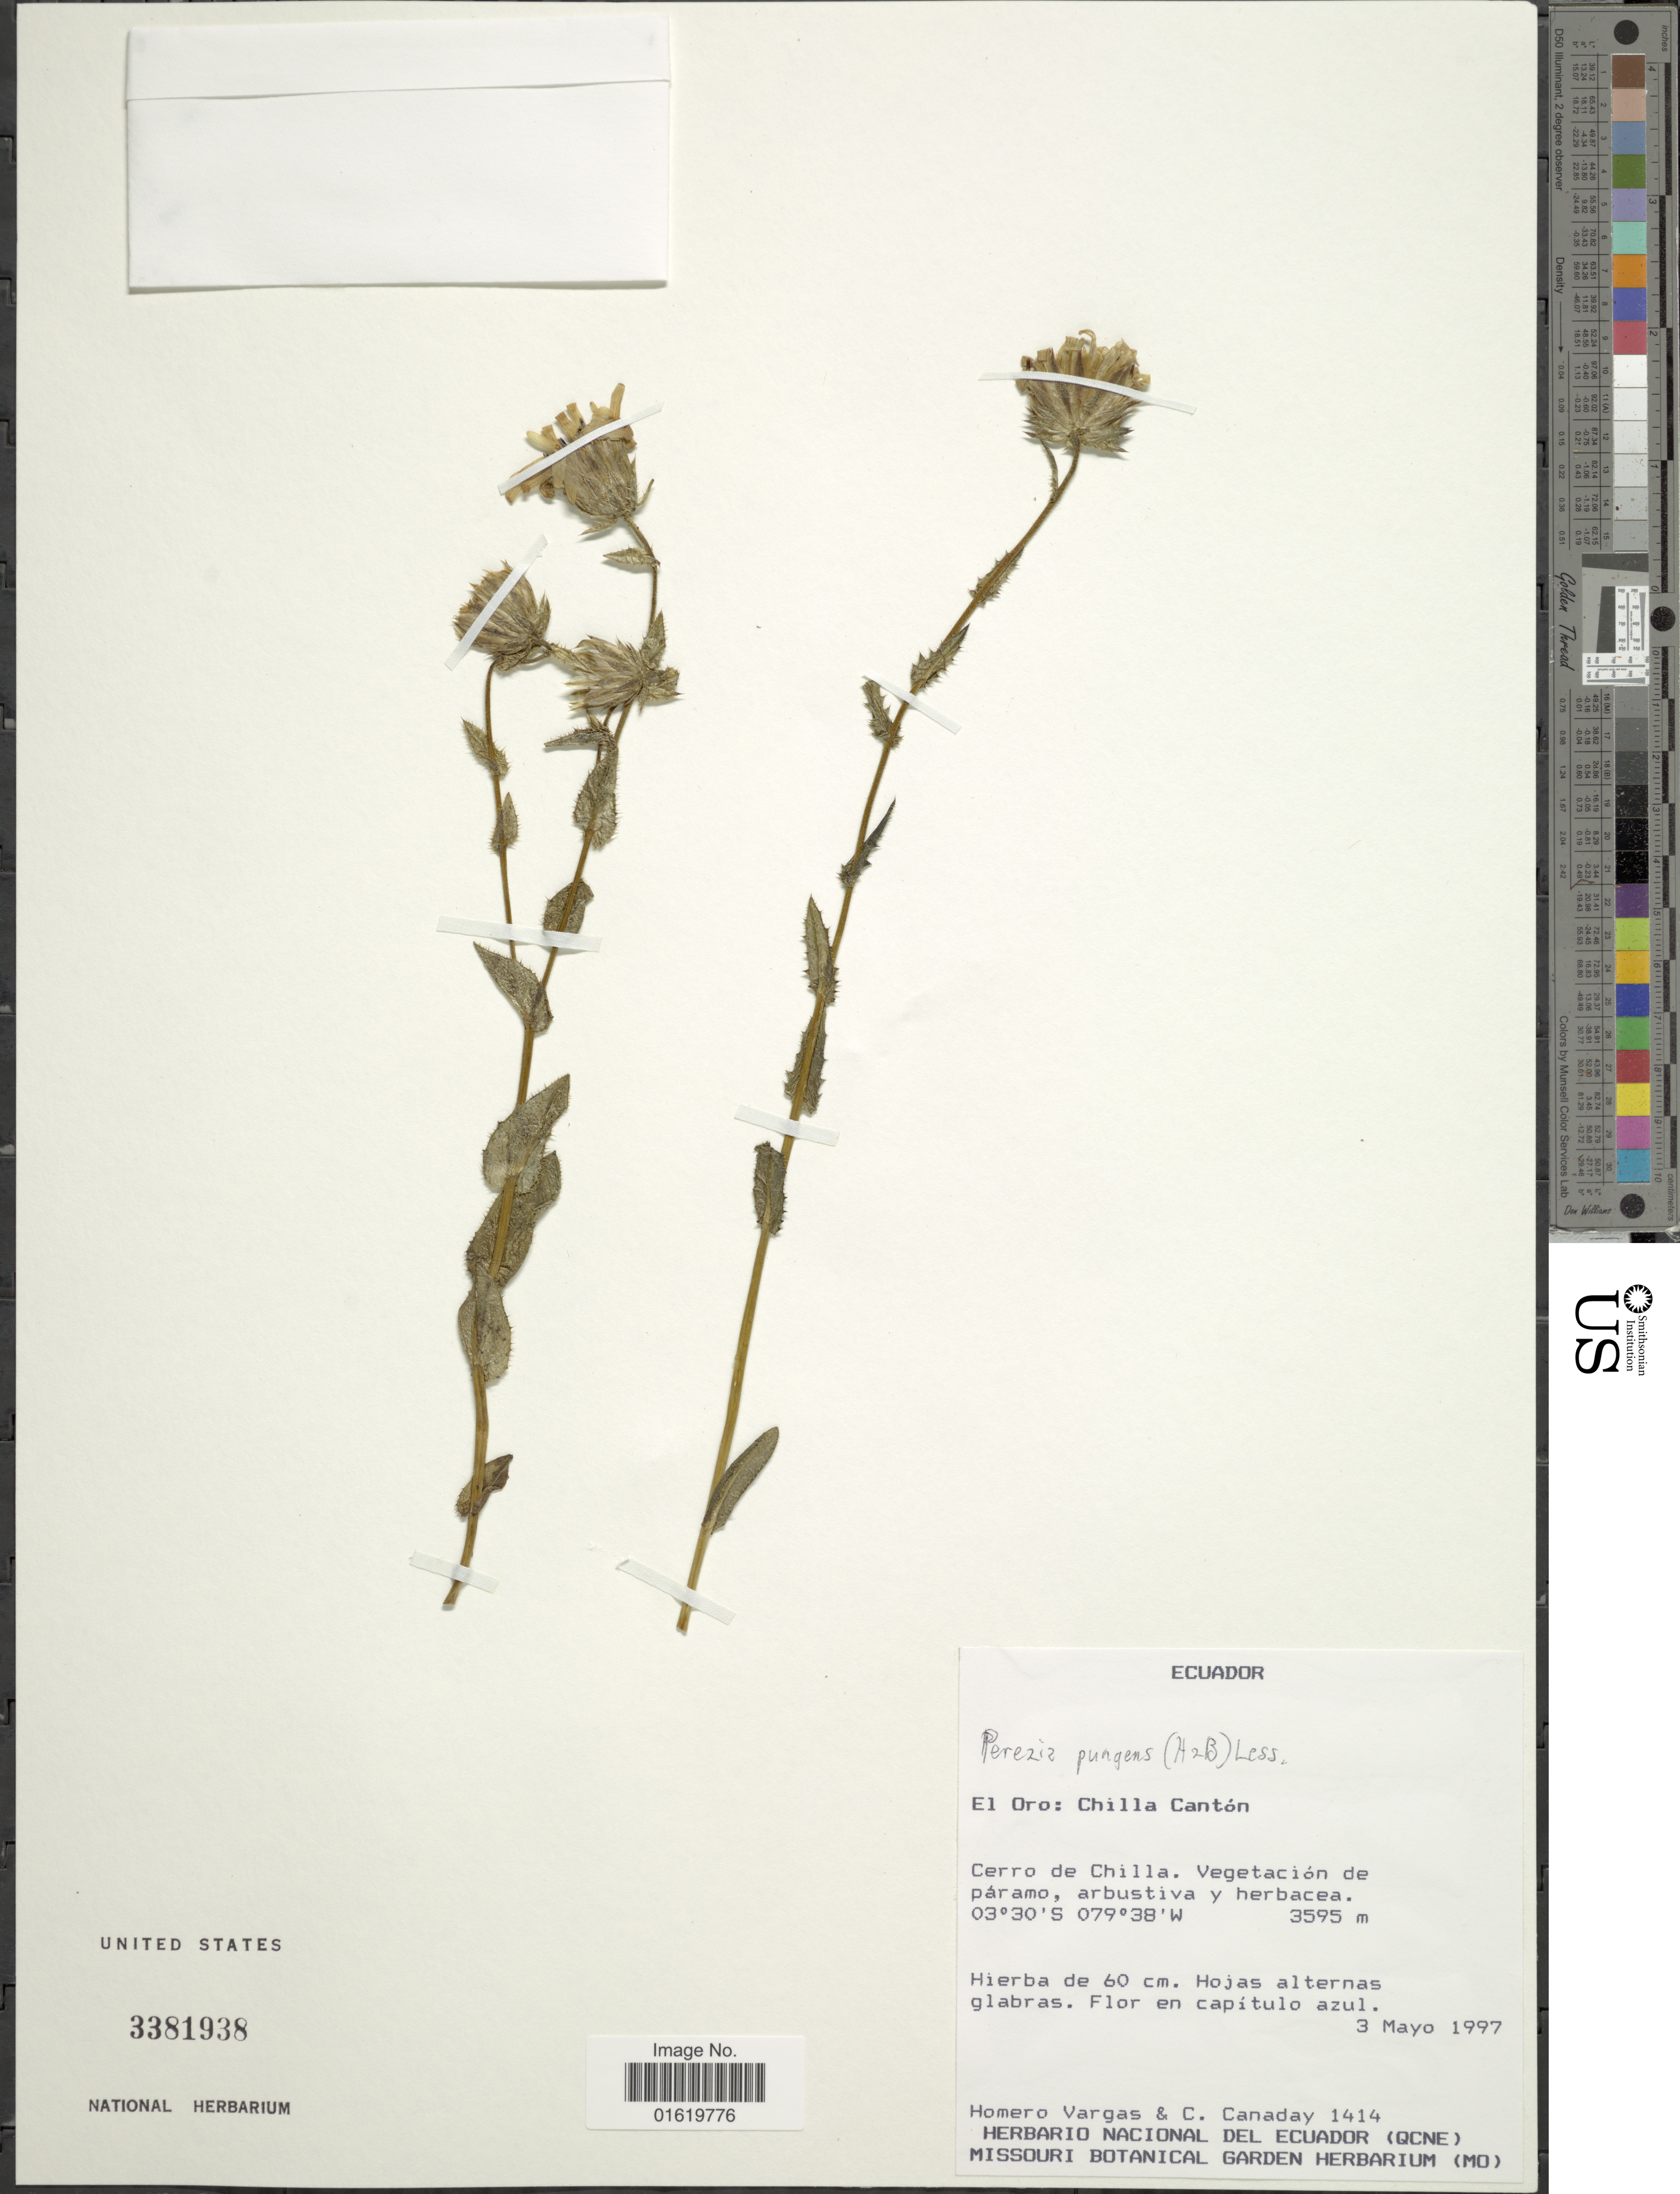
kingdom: Plantae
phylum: Tracheophyta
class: Magnoliopsida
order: Asterales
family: Asteraceae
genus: Perezia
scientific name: Perezia pungens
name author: (Humb. & Bonpl.) Less.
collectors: H. Vargas & C. Canaday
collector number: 1414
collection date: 1997-05-03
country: Ecuador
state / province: El Oro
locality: El Oro: Chilla Cantón. Cerro de Chilla. Vegetación de páramo, arbustiva y herbacea.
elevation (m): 3595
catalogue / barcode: US 3381938